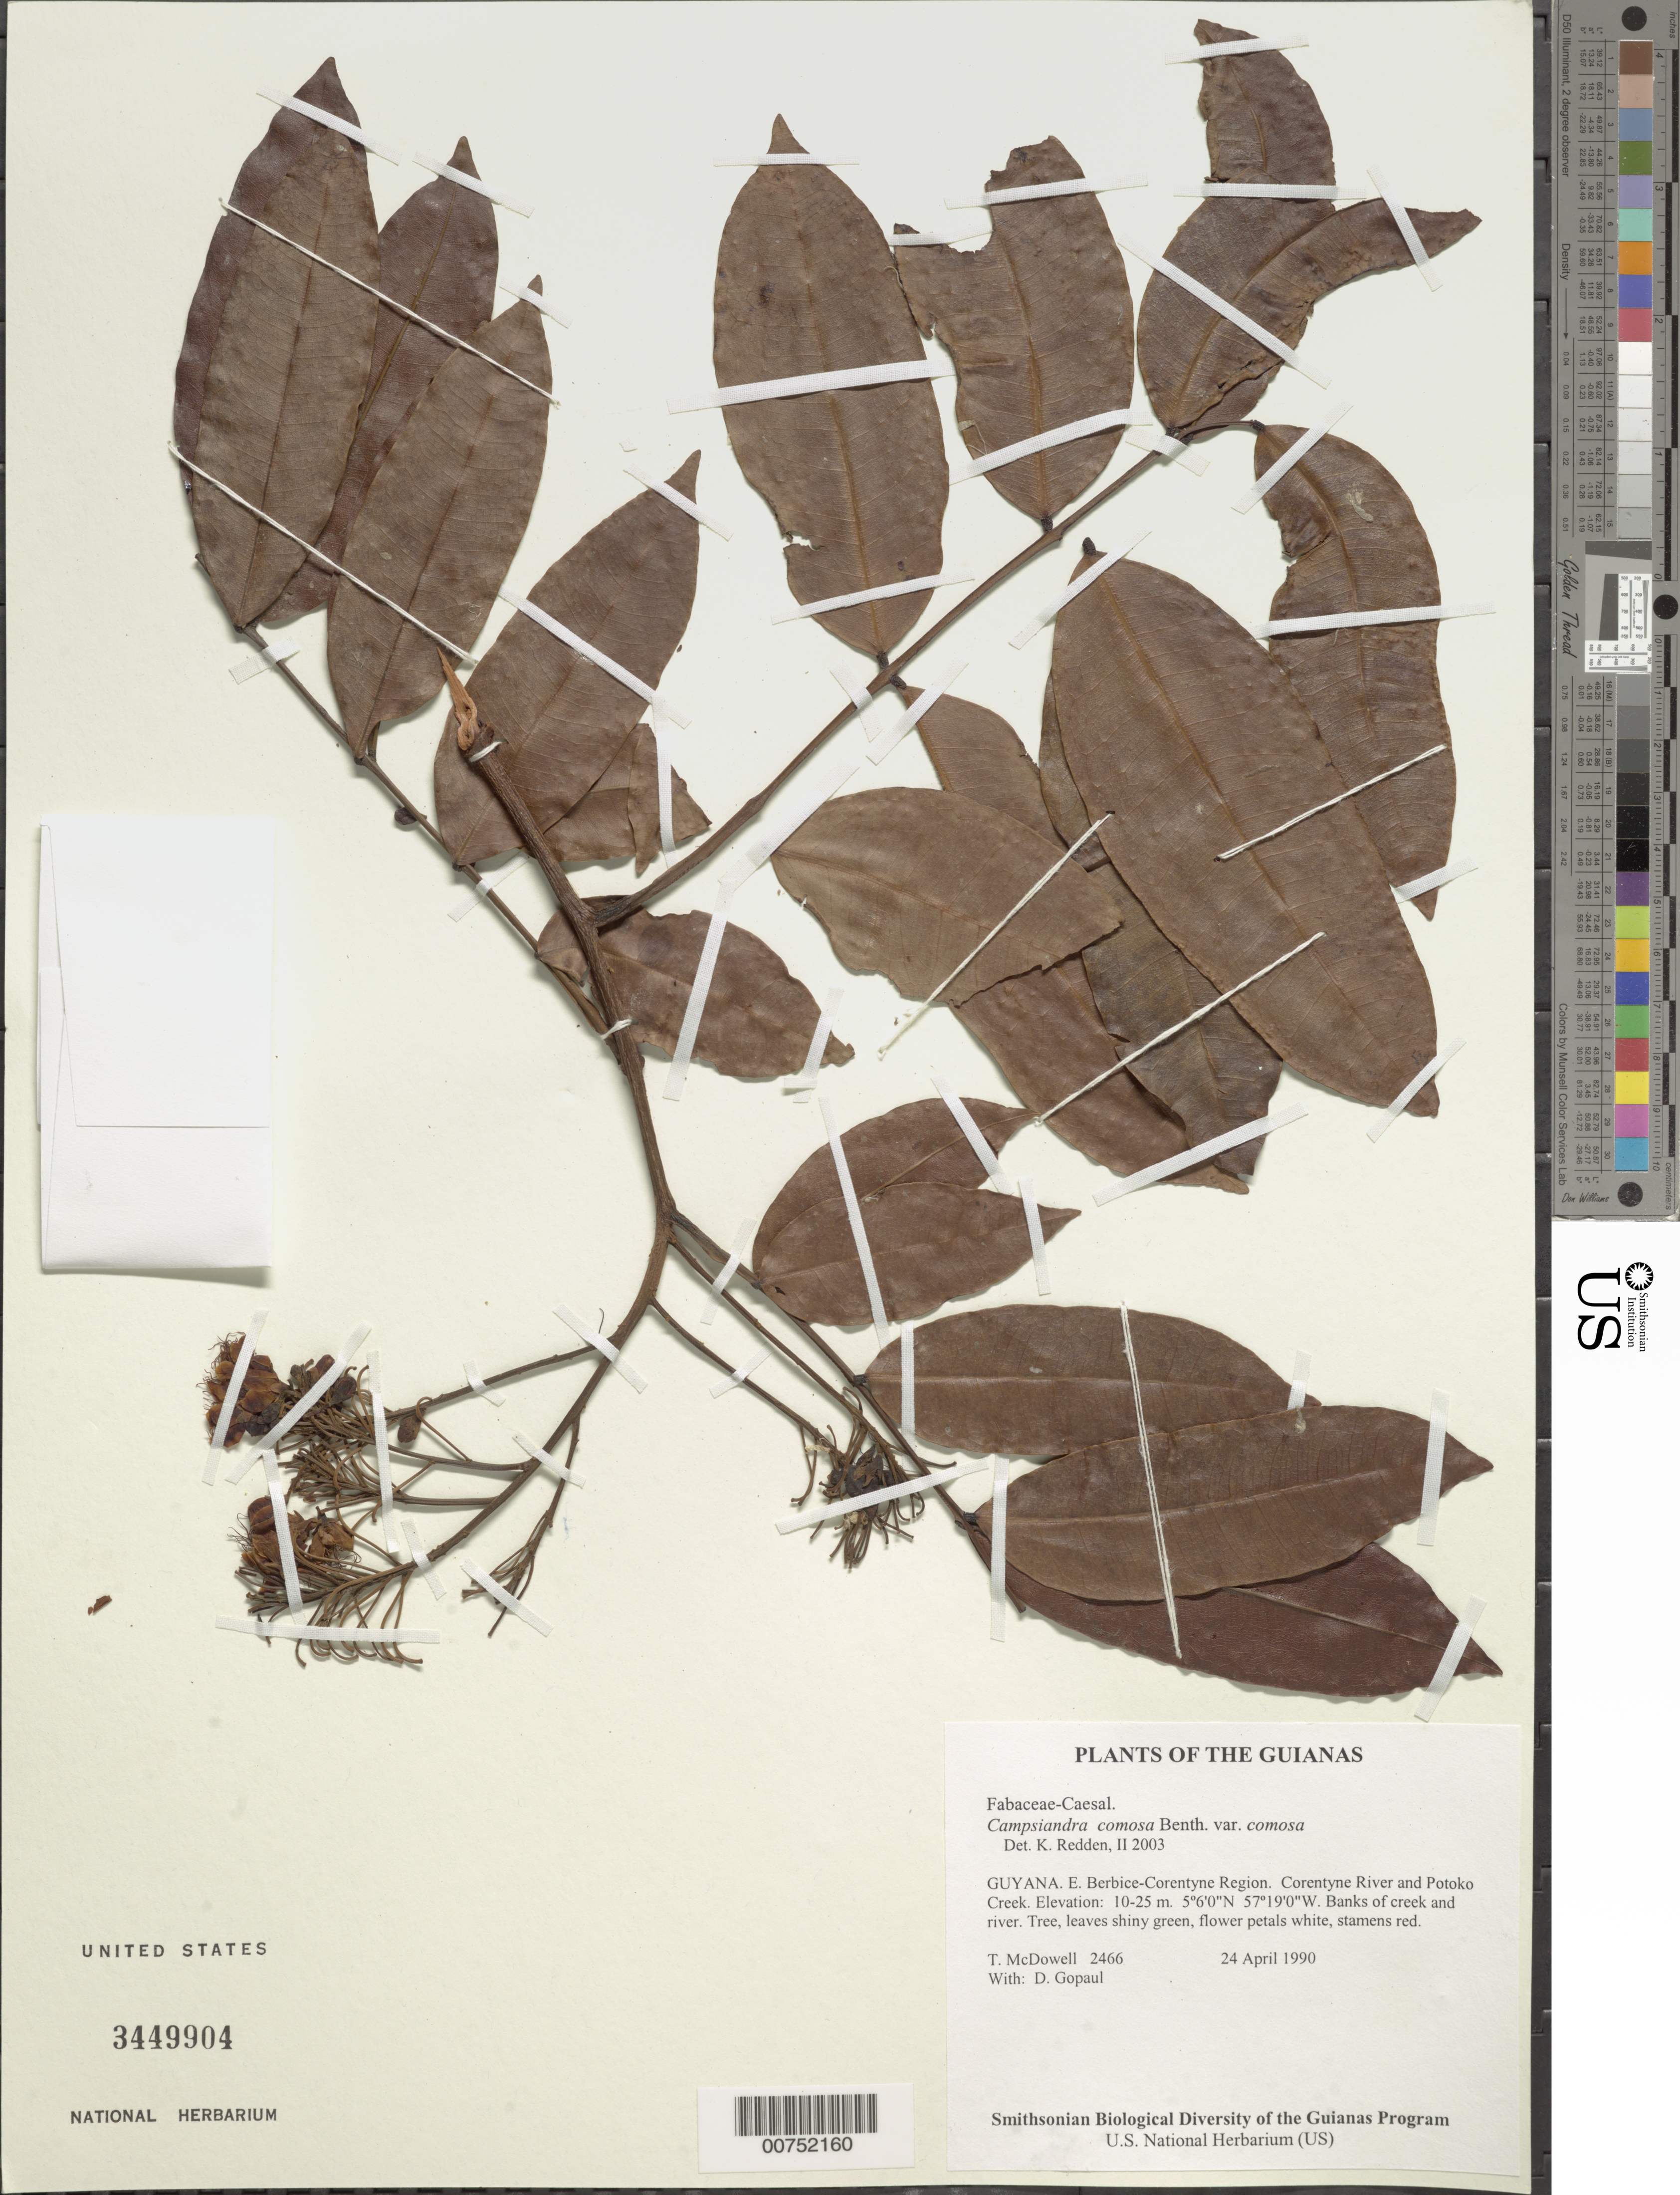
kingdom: Plantae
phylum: Tracheophyta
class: Magnoliopsida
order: Fabales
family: Fabaceae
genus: Campsiandra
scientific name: Campsiandra comosa var. comosa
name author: Benth.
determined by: Redden, K. M.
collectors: T. McDowell & D. Gopaul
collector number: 2466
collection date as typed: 24 April 1990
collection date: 1990-04-24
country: Guyana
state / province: E. Berbice-Corentyne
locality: Corentyne River and Potoko Creek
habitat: Banks of creek and river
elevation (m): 10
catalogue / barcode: US 3449904